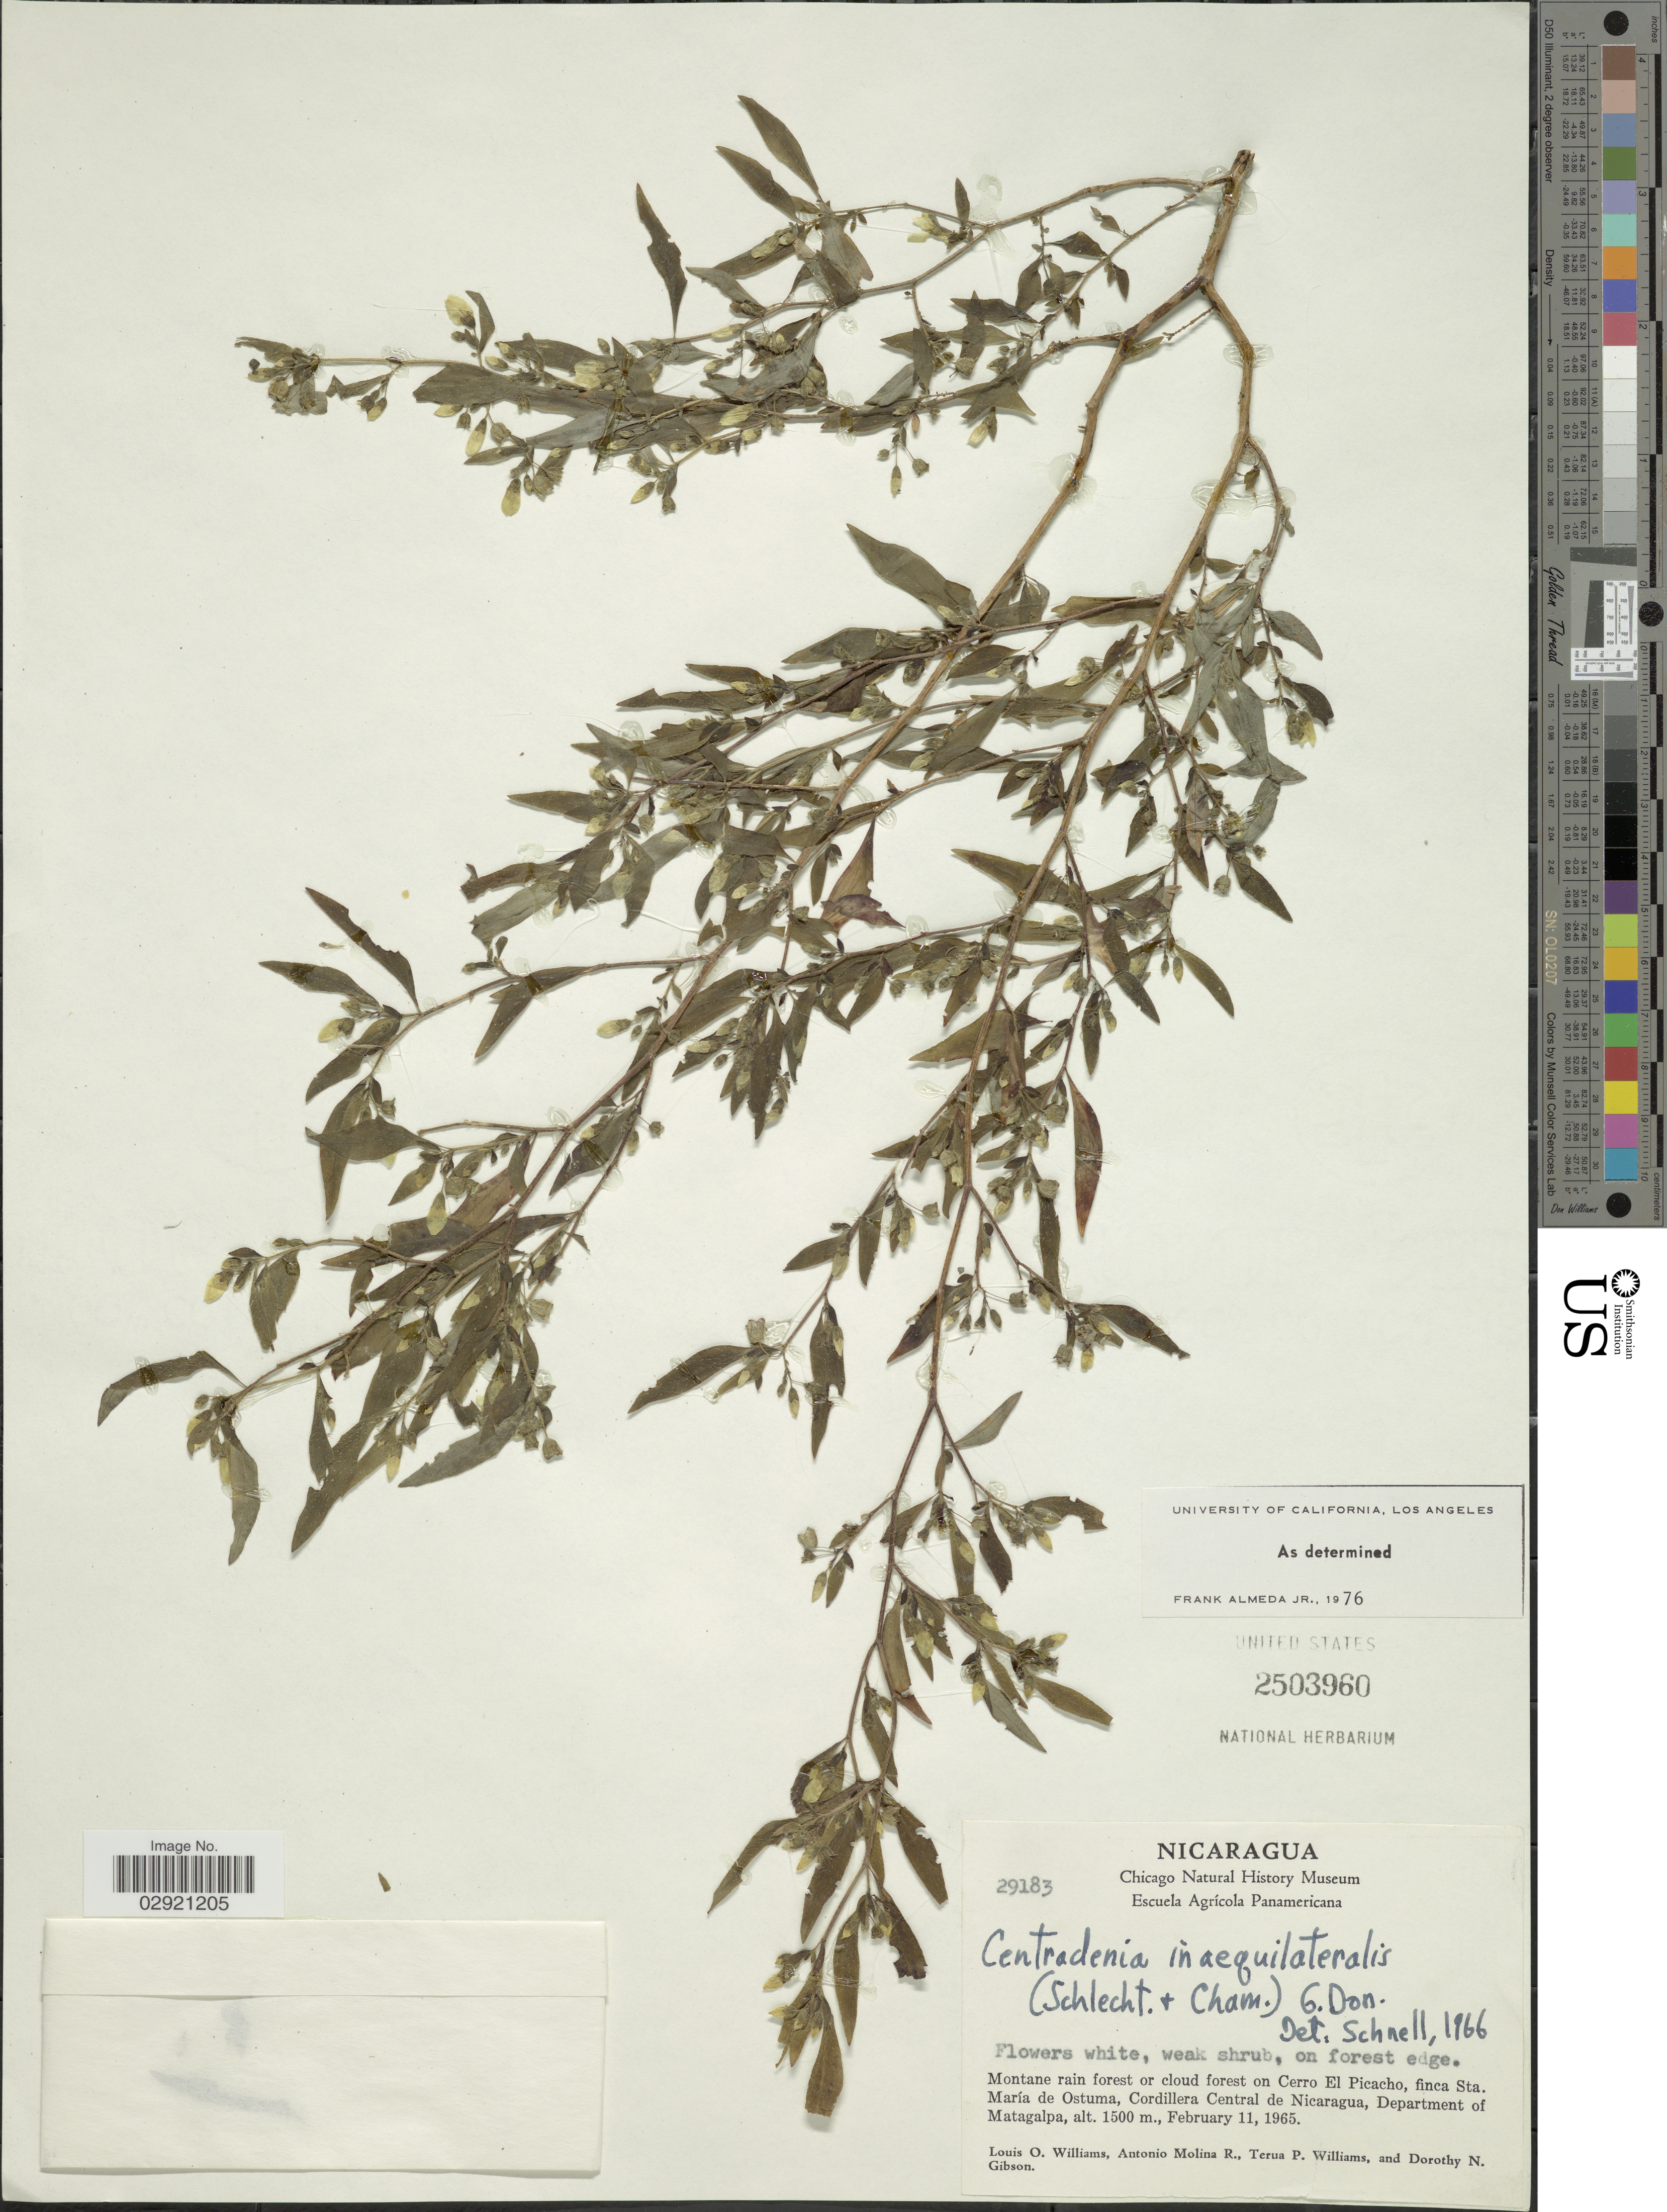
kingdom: Plantae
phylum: Tracheophyta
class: Magnoliopsida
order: Myrtales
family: Melastomataceae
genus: Centradenia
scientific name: Centradenia inaequilateralis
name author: (Gleason) G. Don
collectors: L. O. Williams, A. Molina R., T. Williams & D. N. Gibson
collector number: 29183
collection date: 1965-02-11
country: Nicaragua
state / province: Matagalpa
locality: On Cerro El Picacho, finca Sta. María de Ostuma, Cordillera Central de Nicaragua, Department of Matagalpa.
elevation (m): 1500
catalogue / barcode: US 2503960